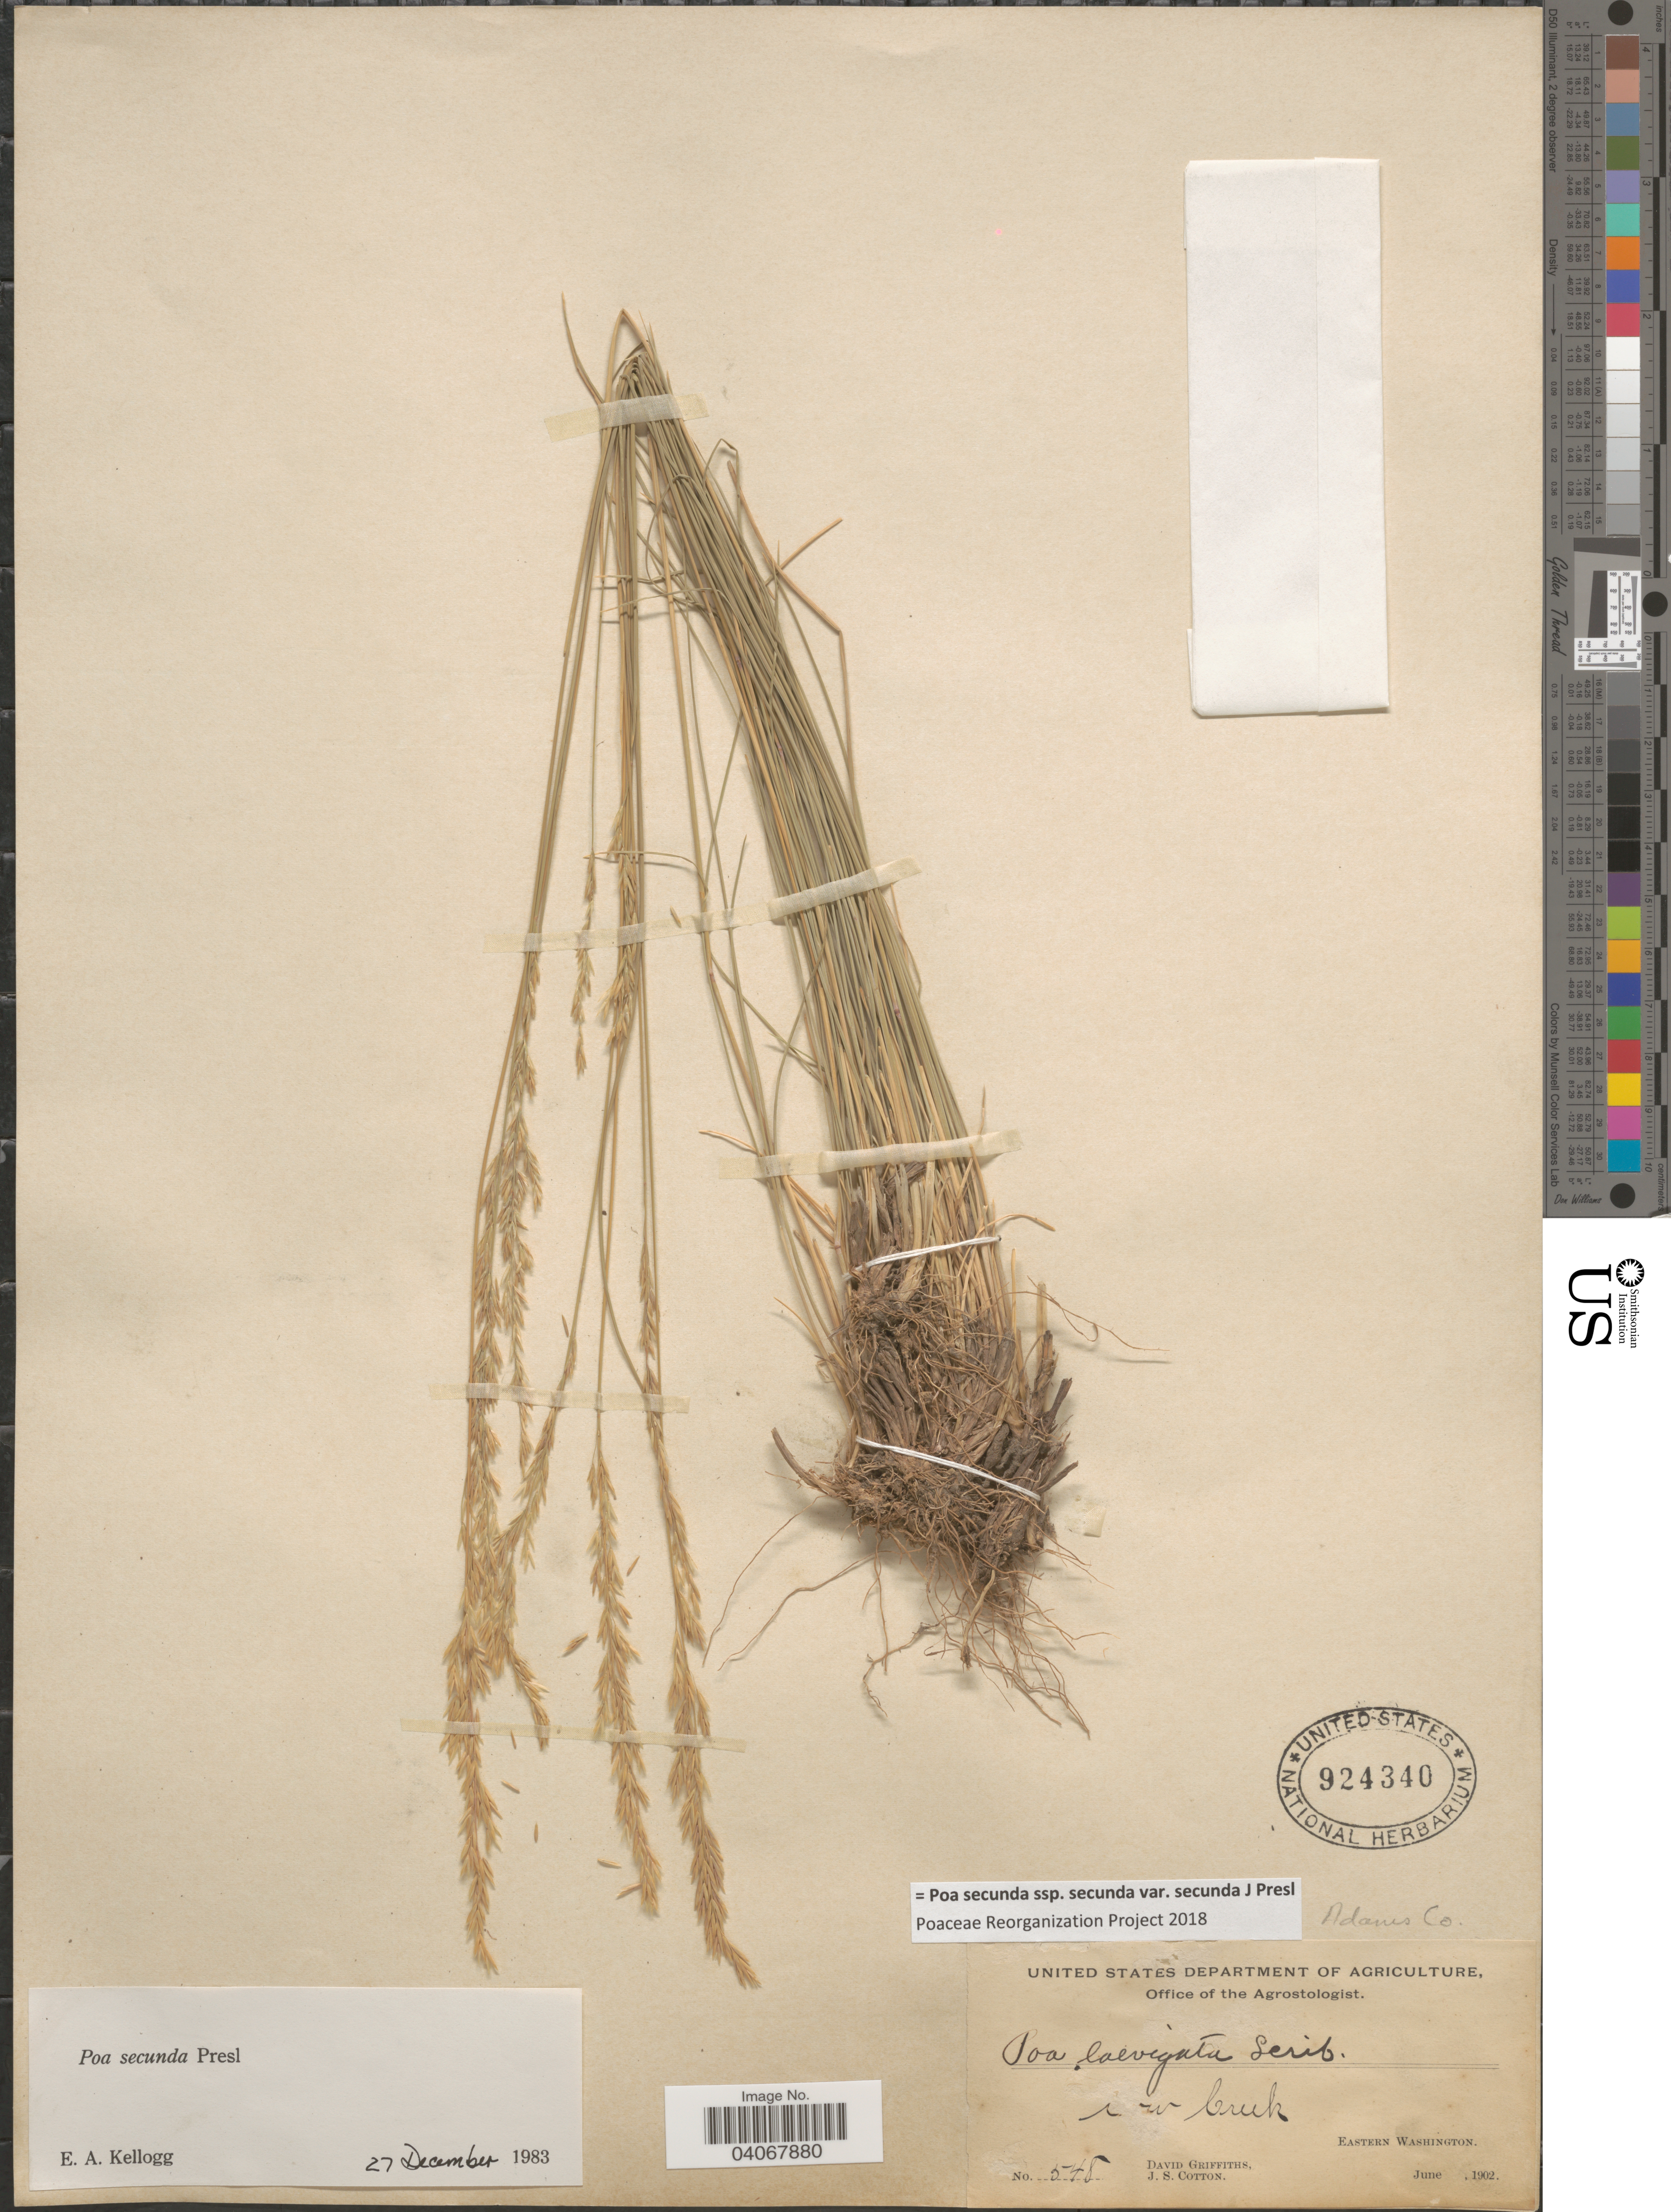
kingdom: Plantae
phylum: Tracheophyta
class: Liliopsida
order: Poales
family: Poaceae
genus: Poa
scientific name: Poa secunda subsp. secunda var. secunda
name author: J. Presl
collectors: D. Griffiths & J. S. Cotton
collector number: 548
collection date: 1902-06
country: United States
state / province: Washington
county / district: Adams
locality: Cow Creek. Adams Co. Eastern Washington.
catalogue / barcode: US 924340